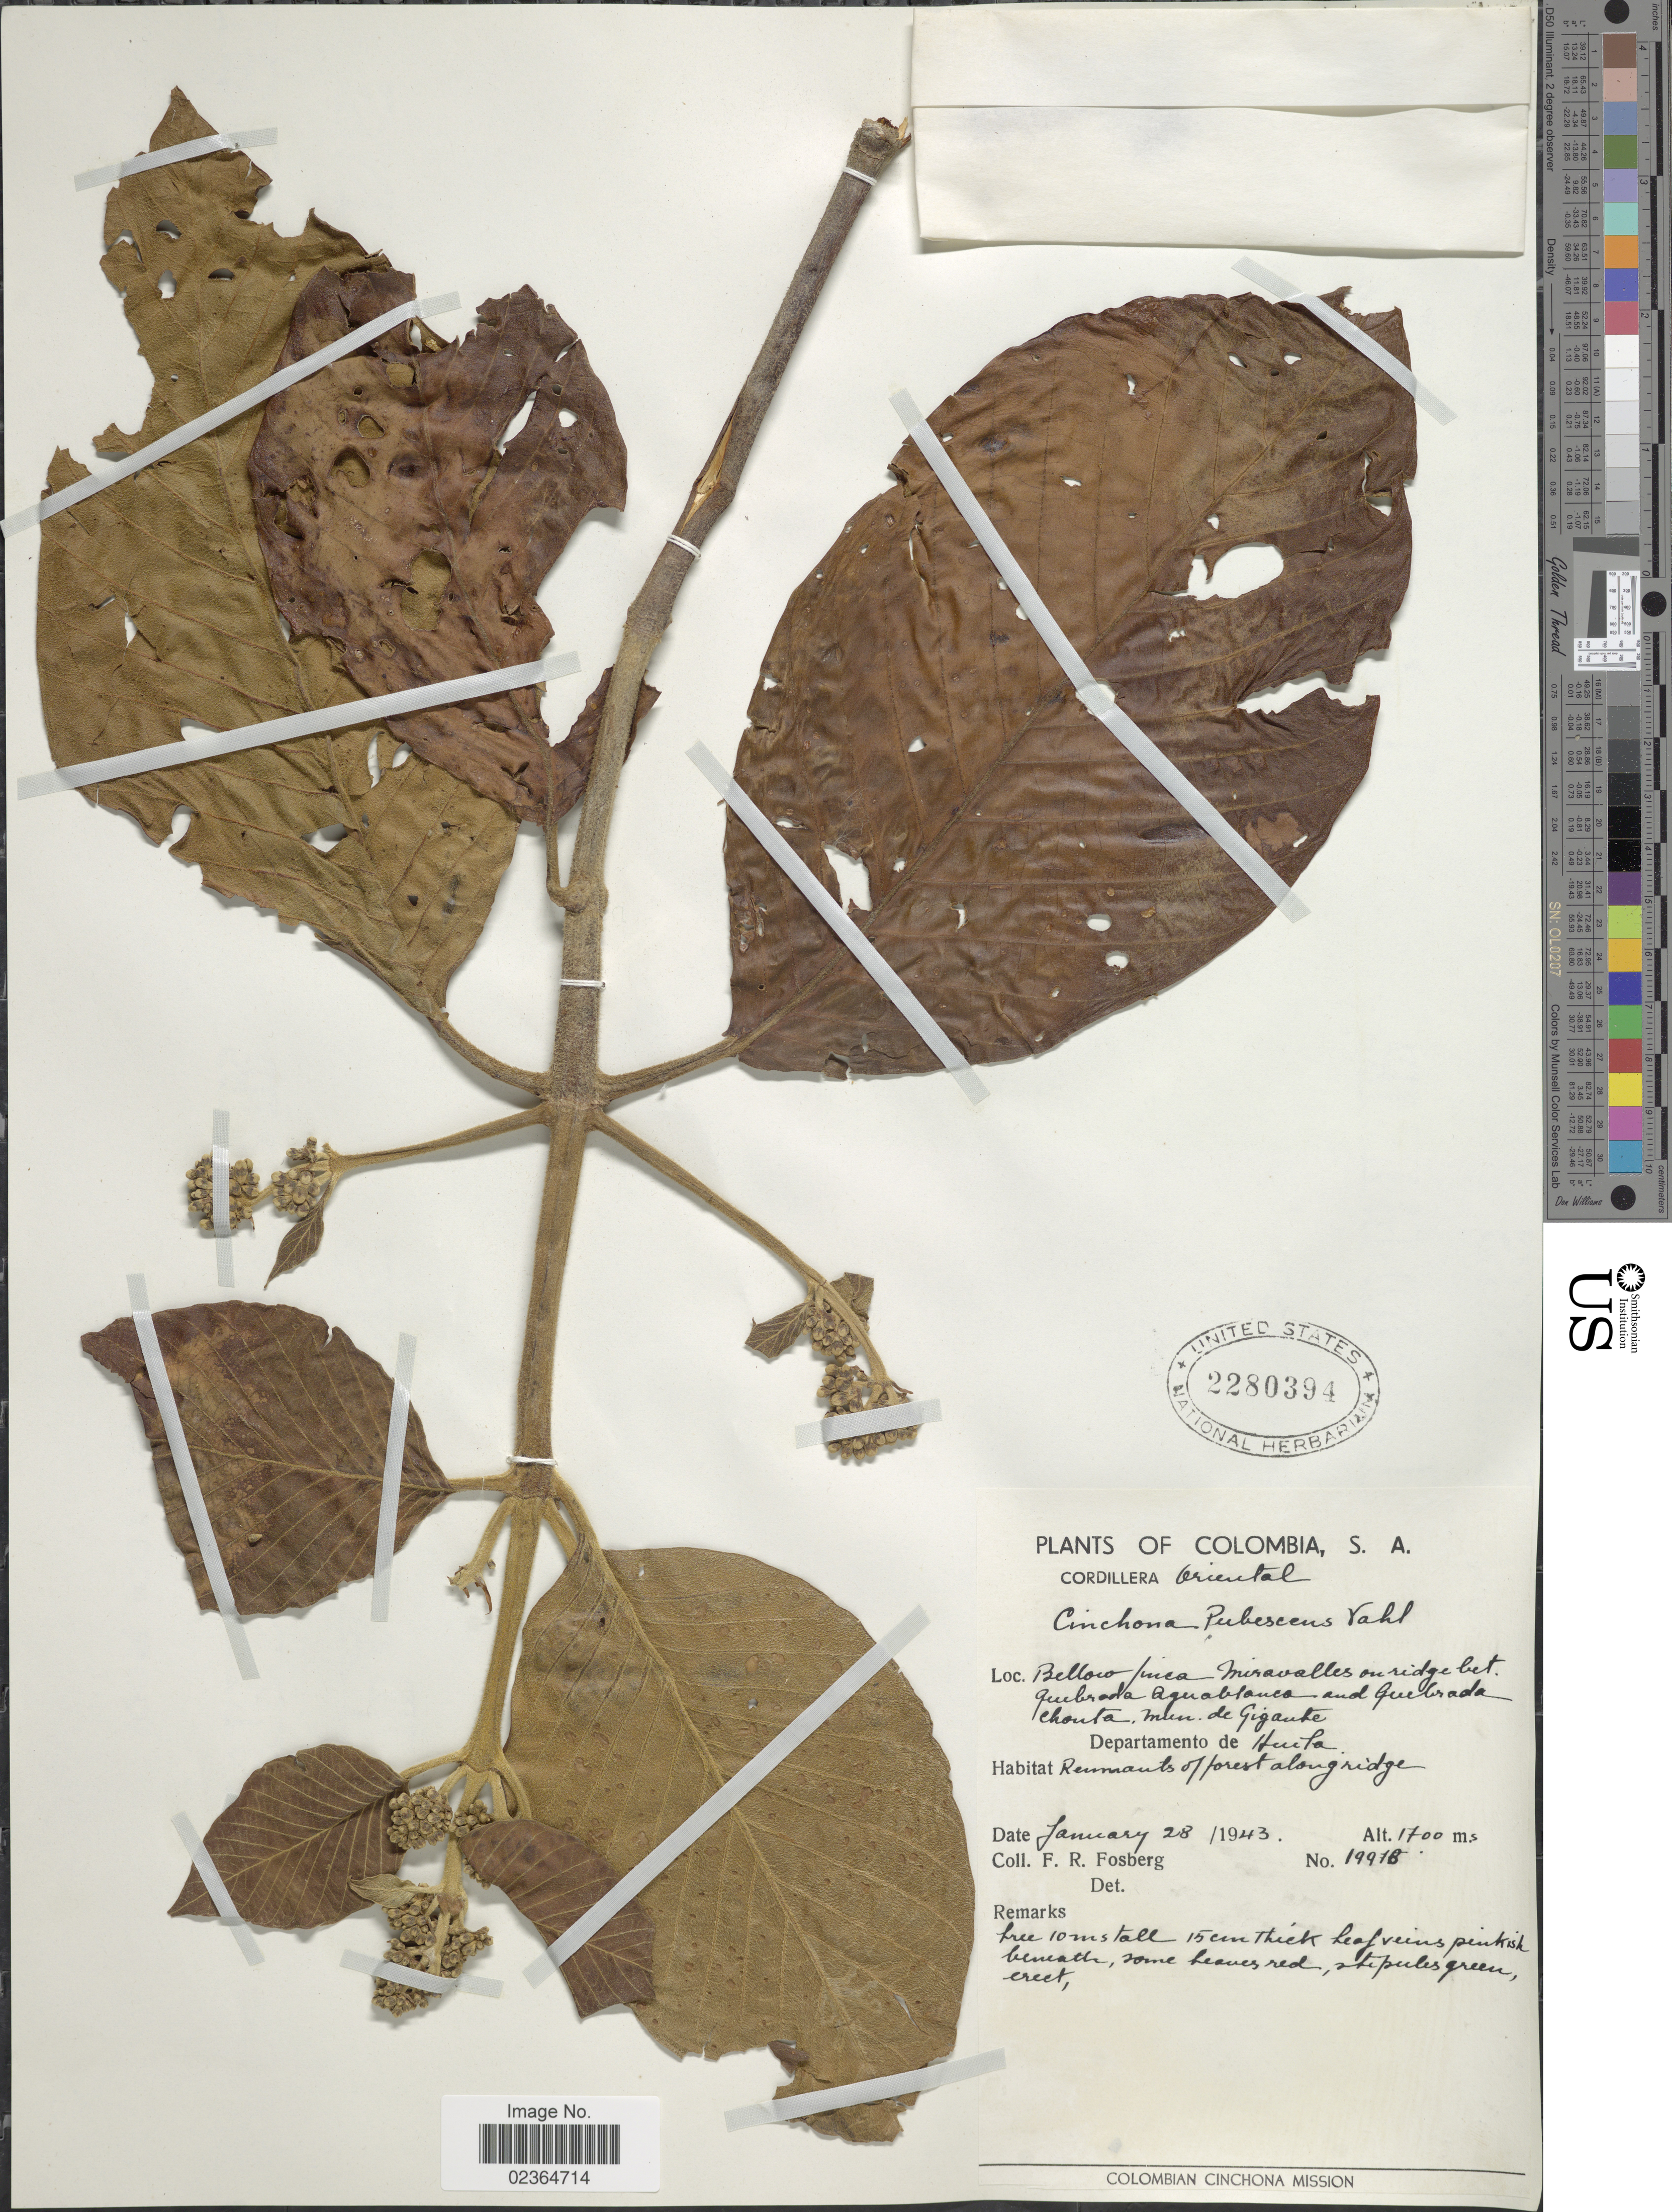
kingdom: Plantae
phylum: Tracheophyta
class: Magnoliopsida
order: Gentianales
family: Rubiaceae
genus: Cinchona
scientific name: Cinchona pubescens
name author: Vahl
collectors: F. R. Fosberg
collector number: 19918*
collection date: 1943-01-28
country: Colombia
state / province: Huila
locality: Bellow Finca Miravalles on ridge bet. Quebrada Aguablanca and Quebrada Chonta, Mun. de Gigante, Cordillera Oriental.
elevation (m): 1700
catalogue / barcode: US 2280394